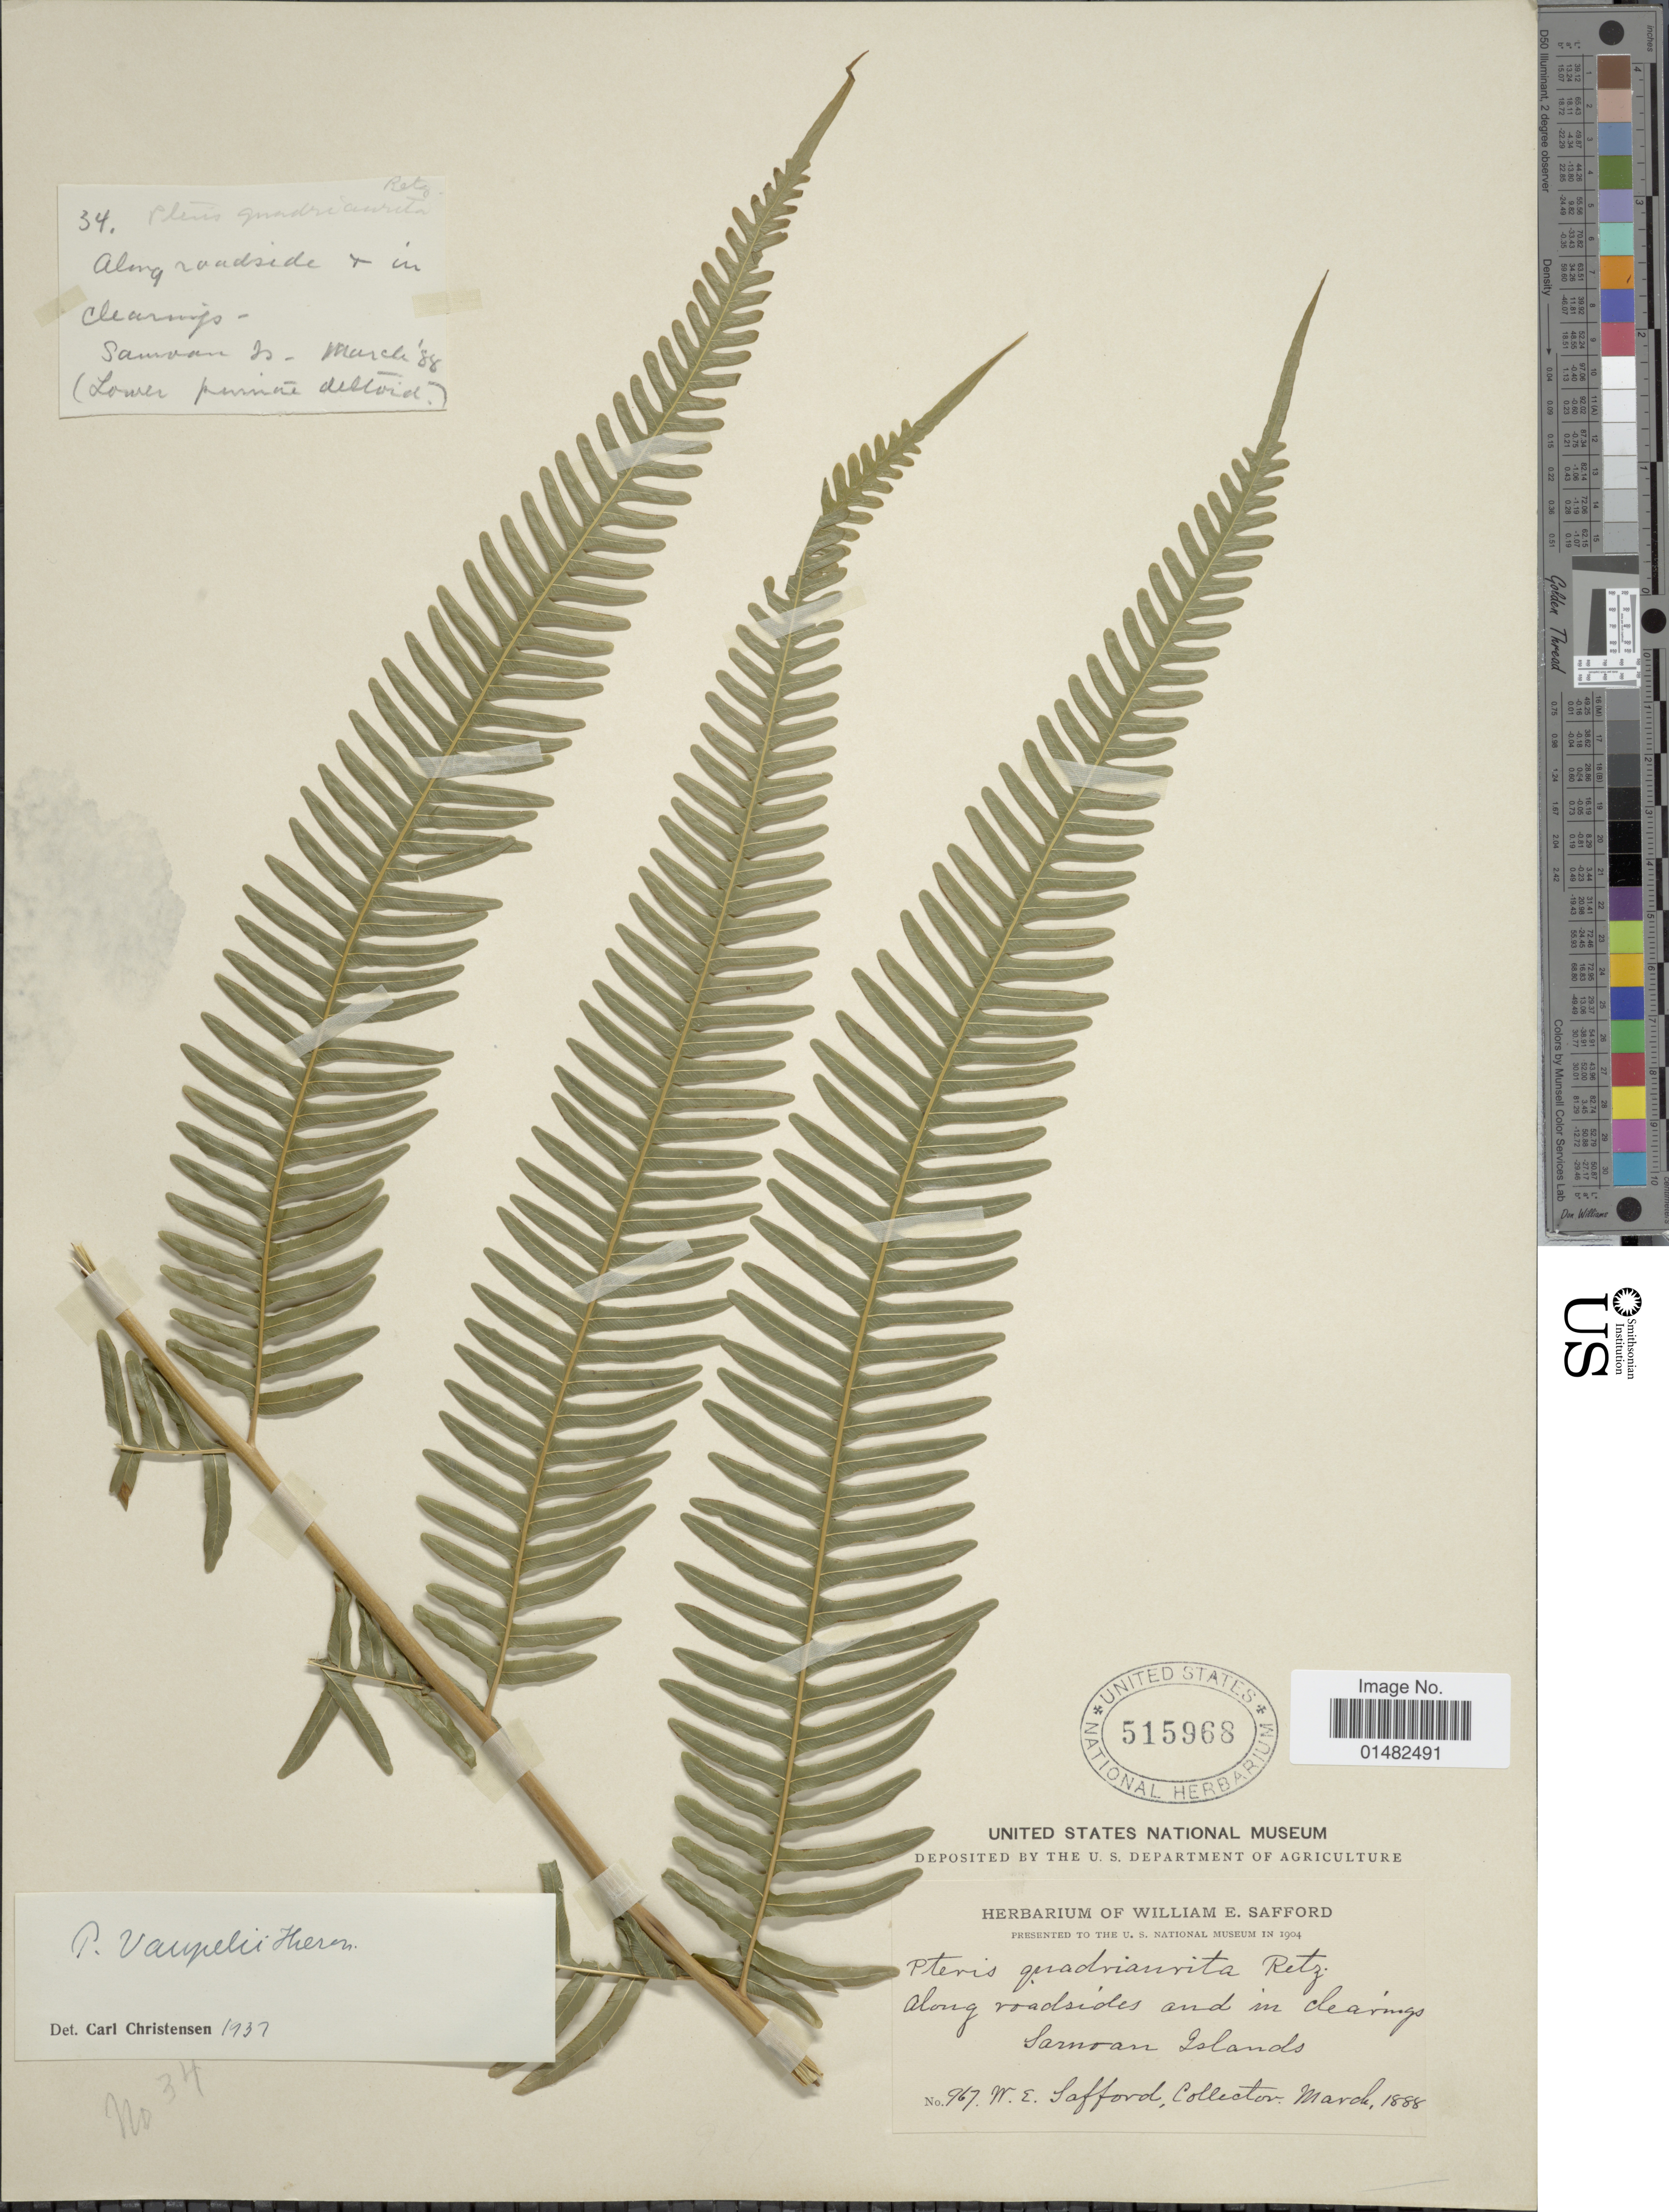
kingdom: Plantae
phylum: Tracheophyta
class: Polypodiopsida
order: Polypodiales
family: Pteridaceae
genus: Pteris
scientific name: Pteris vaupelii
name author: Hieron.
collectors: W. E. Safford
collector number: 967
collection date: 1888-03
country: American Samoa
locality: Along roadsides and in clearings, Samoan Islands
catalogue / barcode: US 515968